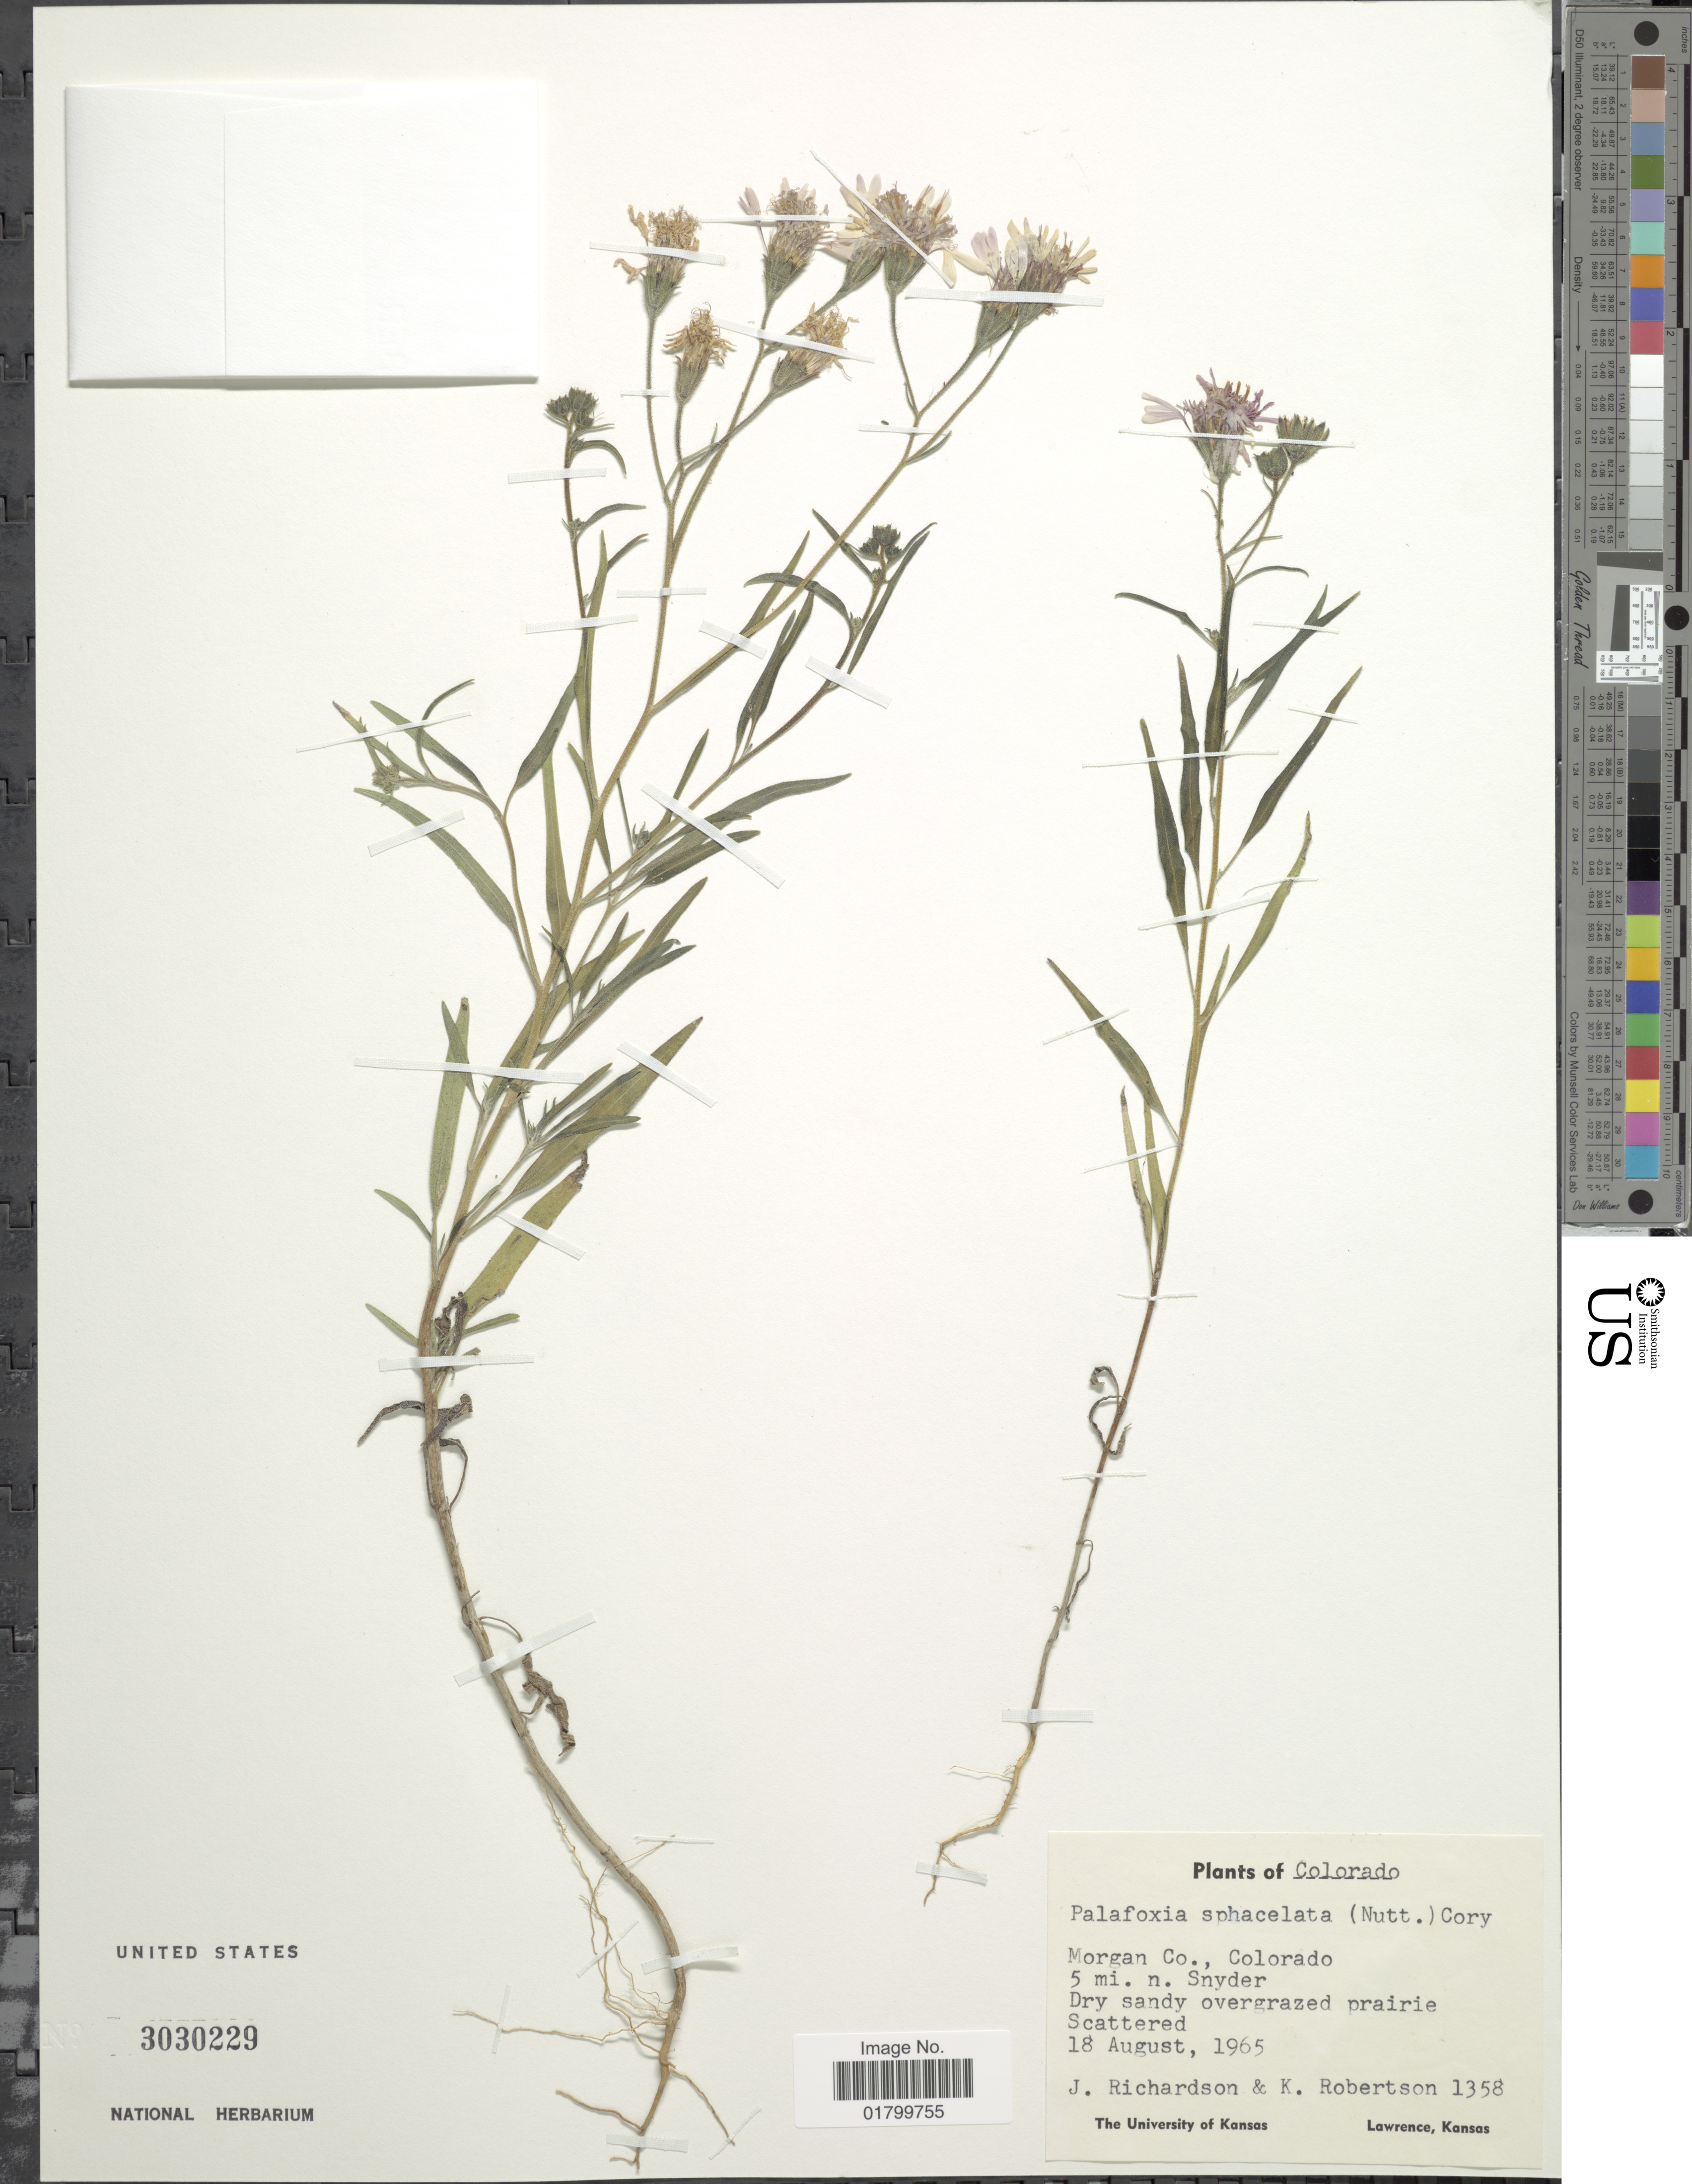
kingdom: Plantae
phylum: Tracheophyta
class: Magnoliopsida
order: Asterales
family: Asteraceae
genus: Palafoxia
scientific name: Palafoxia sphacelata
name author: (Nutt. ex Torr.) Cory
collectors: J. Richardson & K. Robertson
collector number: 1358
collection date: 1965-08-18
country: United States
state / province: Colorado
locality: Morgan Co., Coloradom 5 mi. n. Snyder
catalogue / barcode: US 3030229